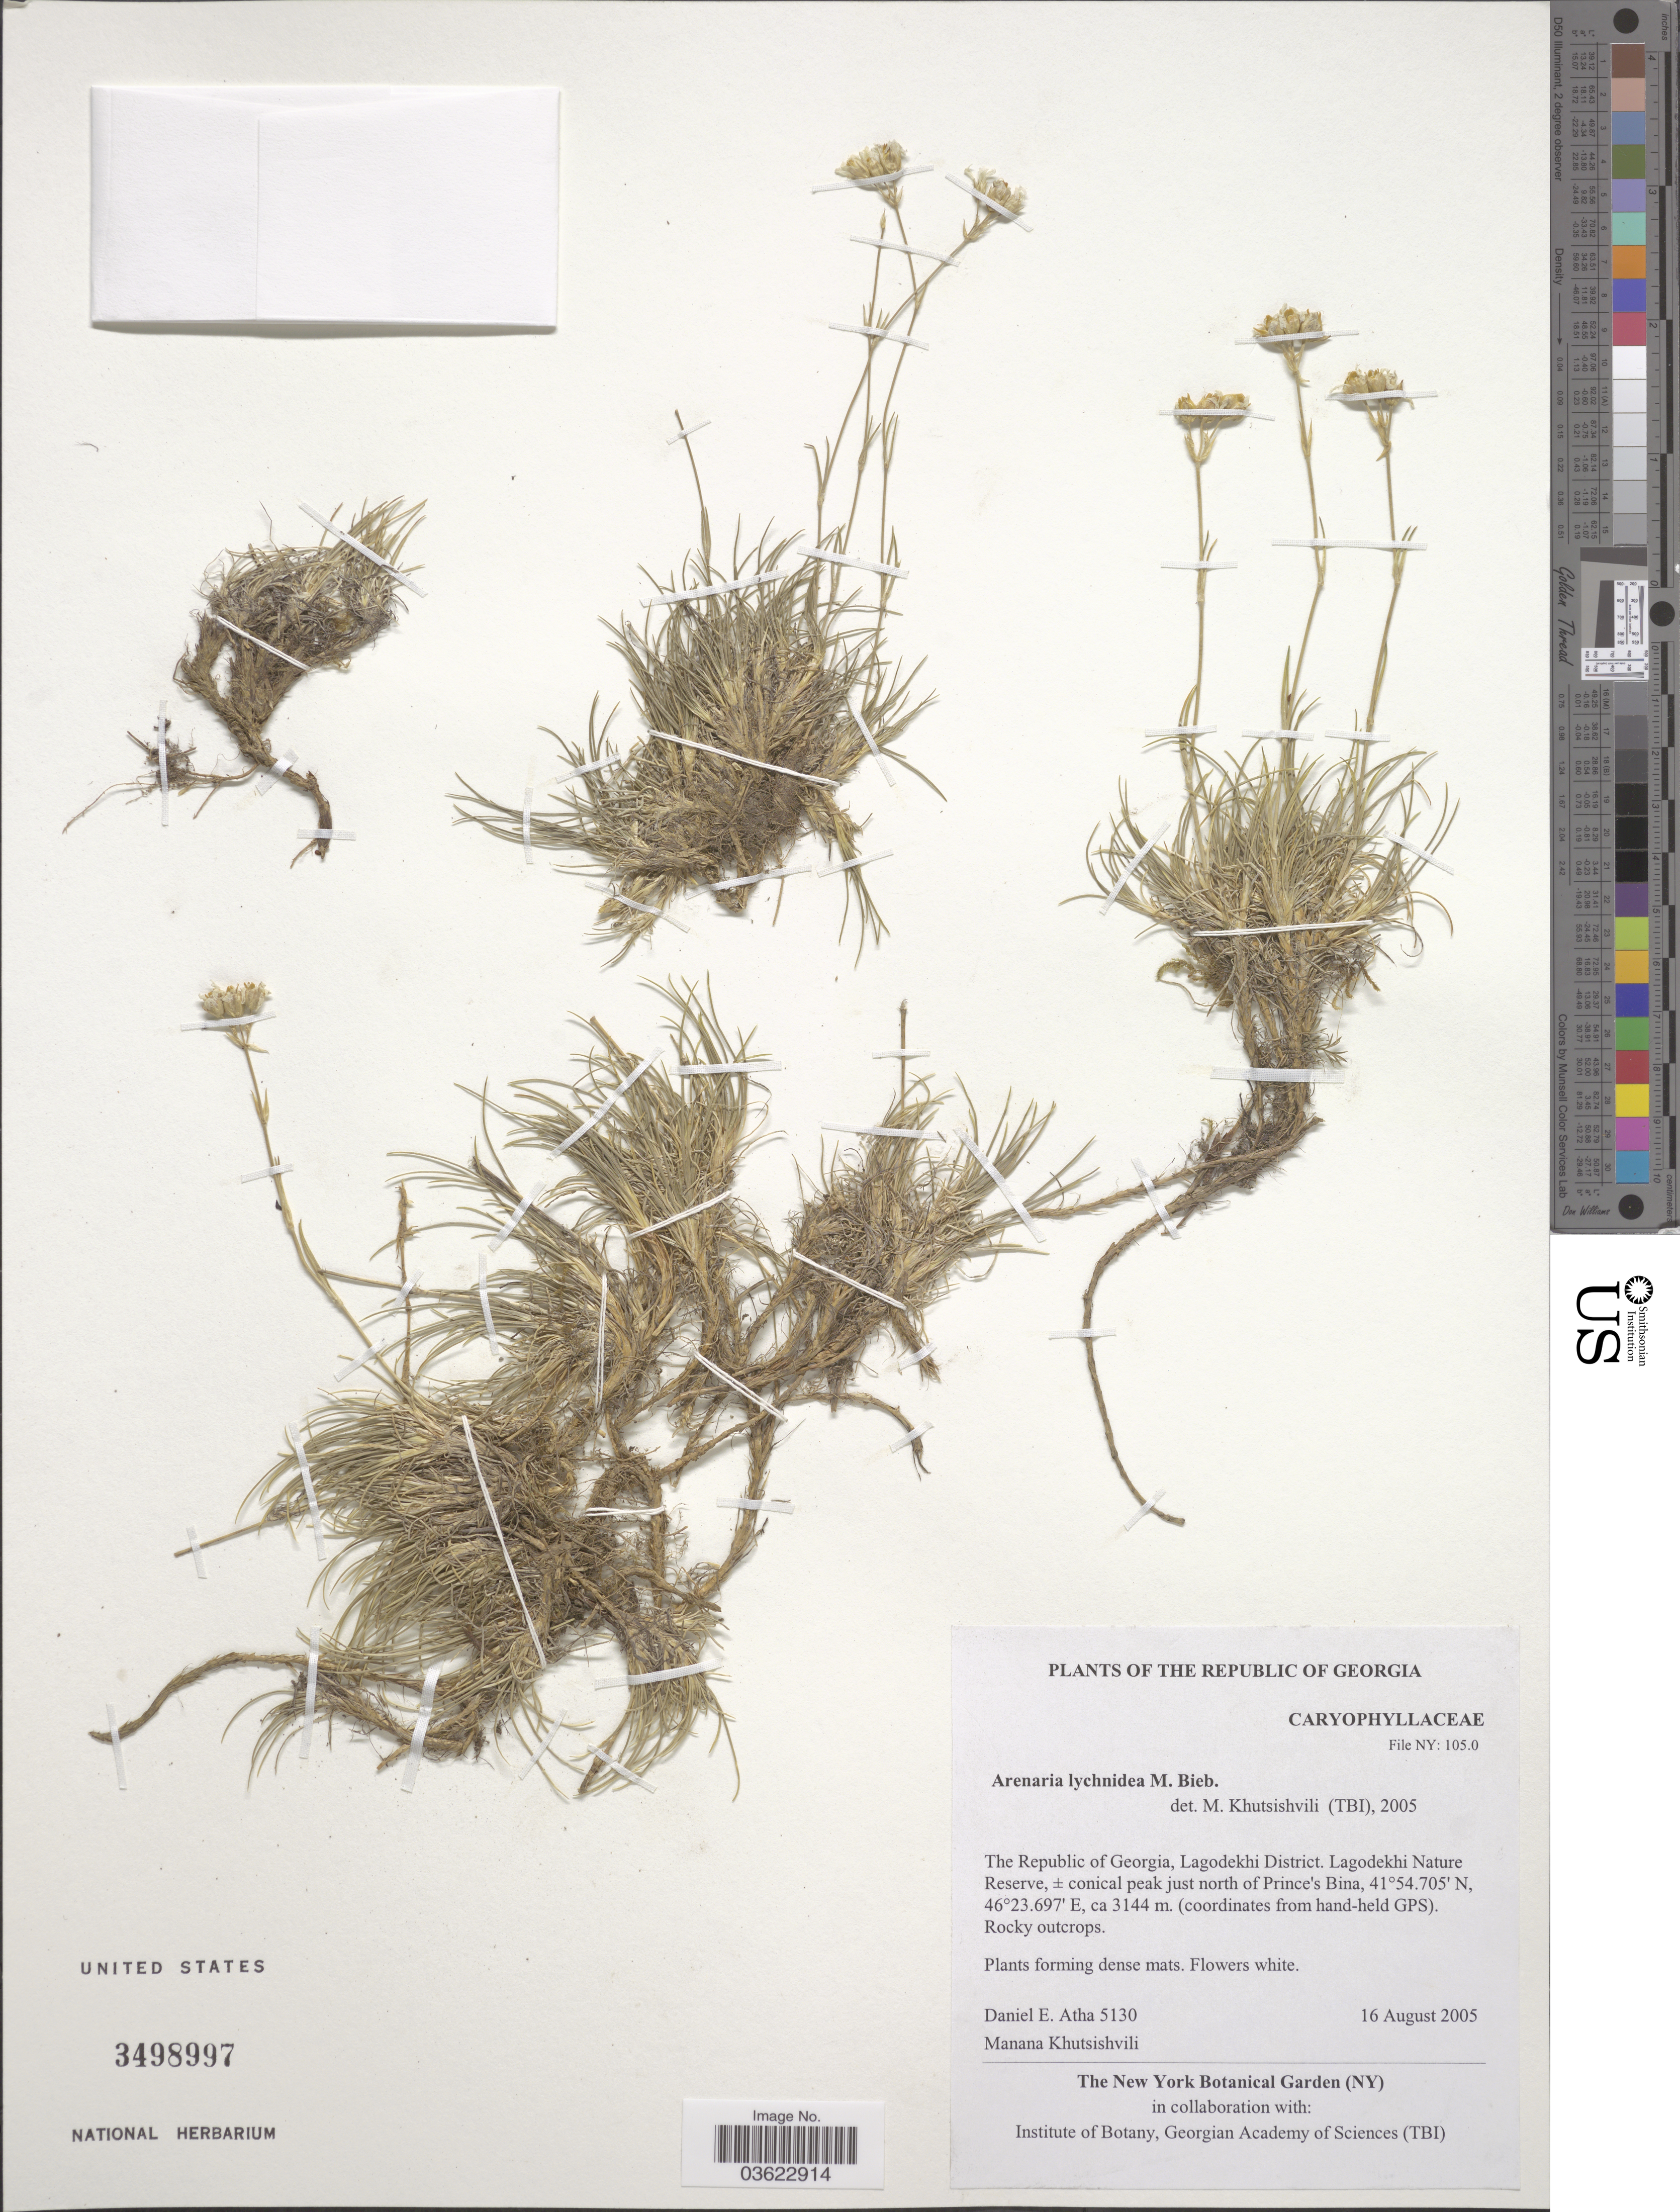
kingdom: Plantae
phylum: Tracheophyta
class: Magnoliopsida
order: Caryophyllales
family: Caryophyllaceae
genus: Eremogone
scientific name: Eremogone lychnidea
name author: (M. Bieb.) Rupr.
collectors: D. Atha & M. Khutsishvili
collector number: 5130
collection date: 2005-08-16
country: Georgia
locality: The Republic of Georgia, Lagodekhi District. Lagodekhi Nature Reserve, ± conical peak just north of Prince's Bina.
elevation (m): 3144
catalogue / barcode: US 3498997